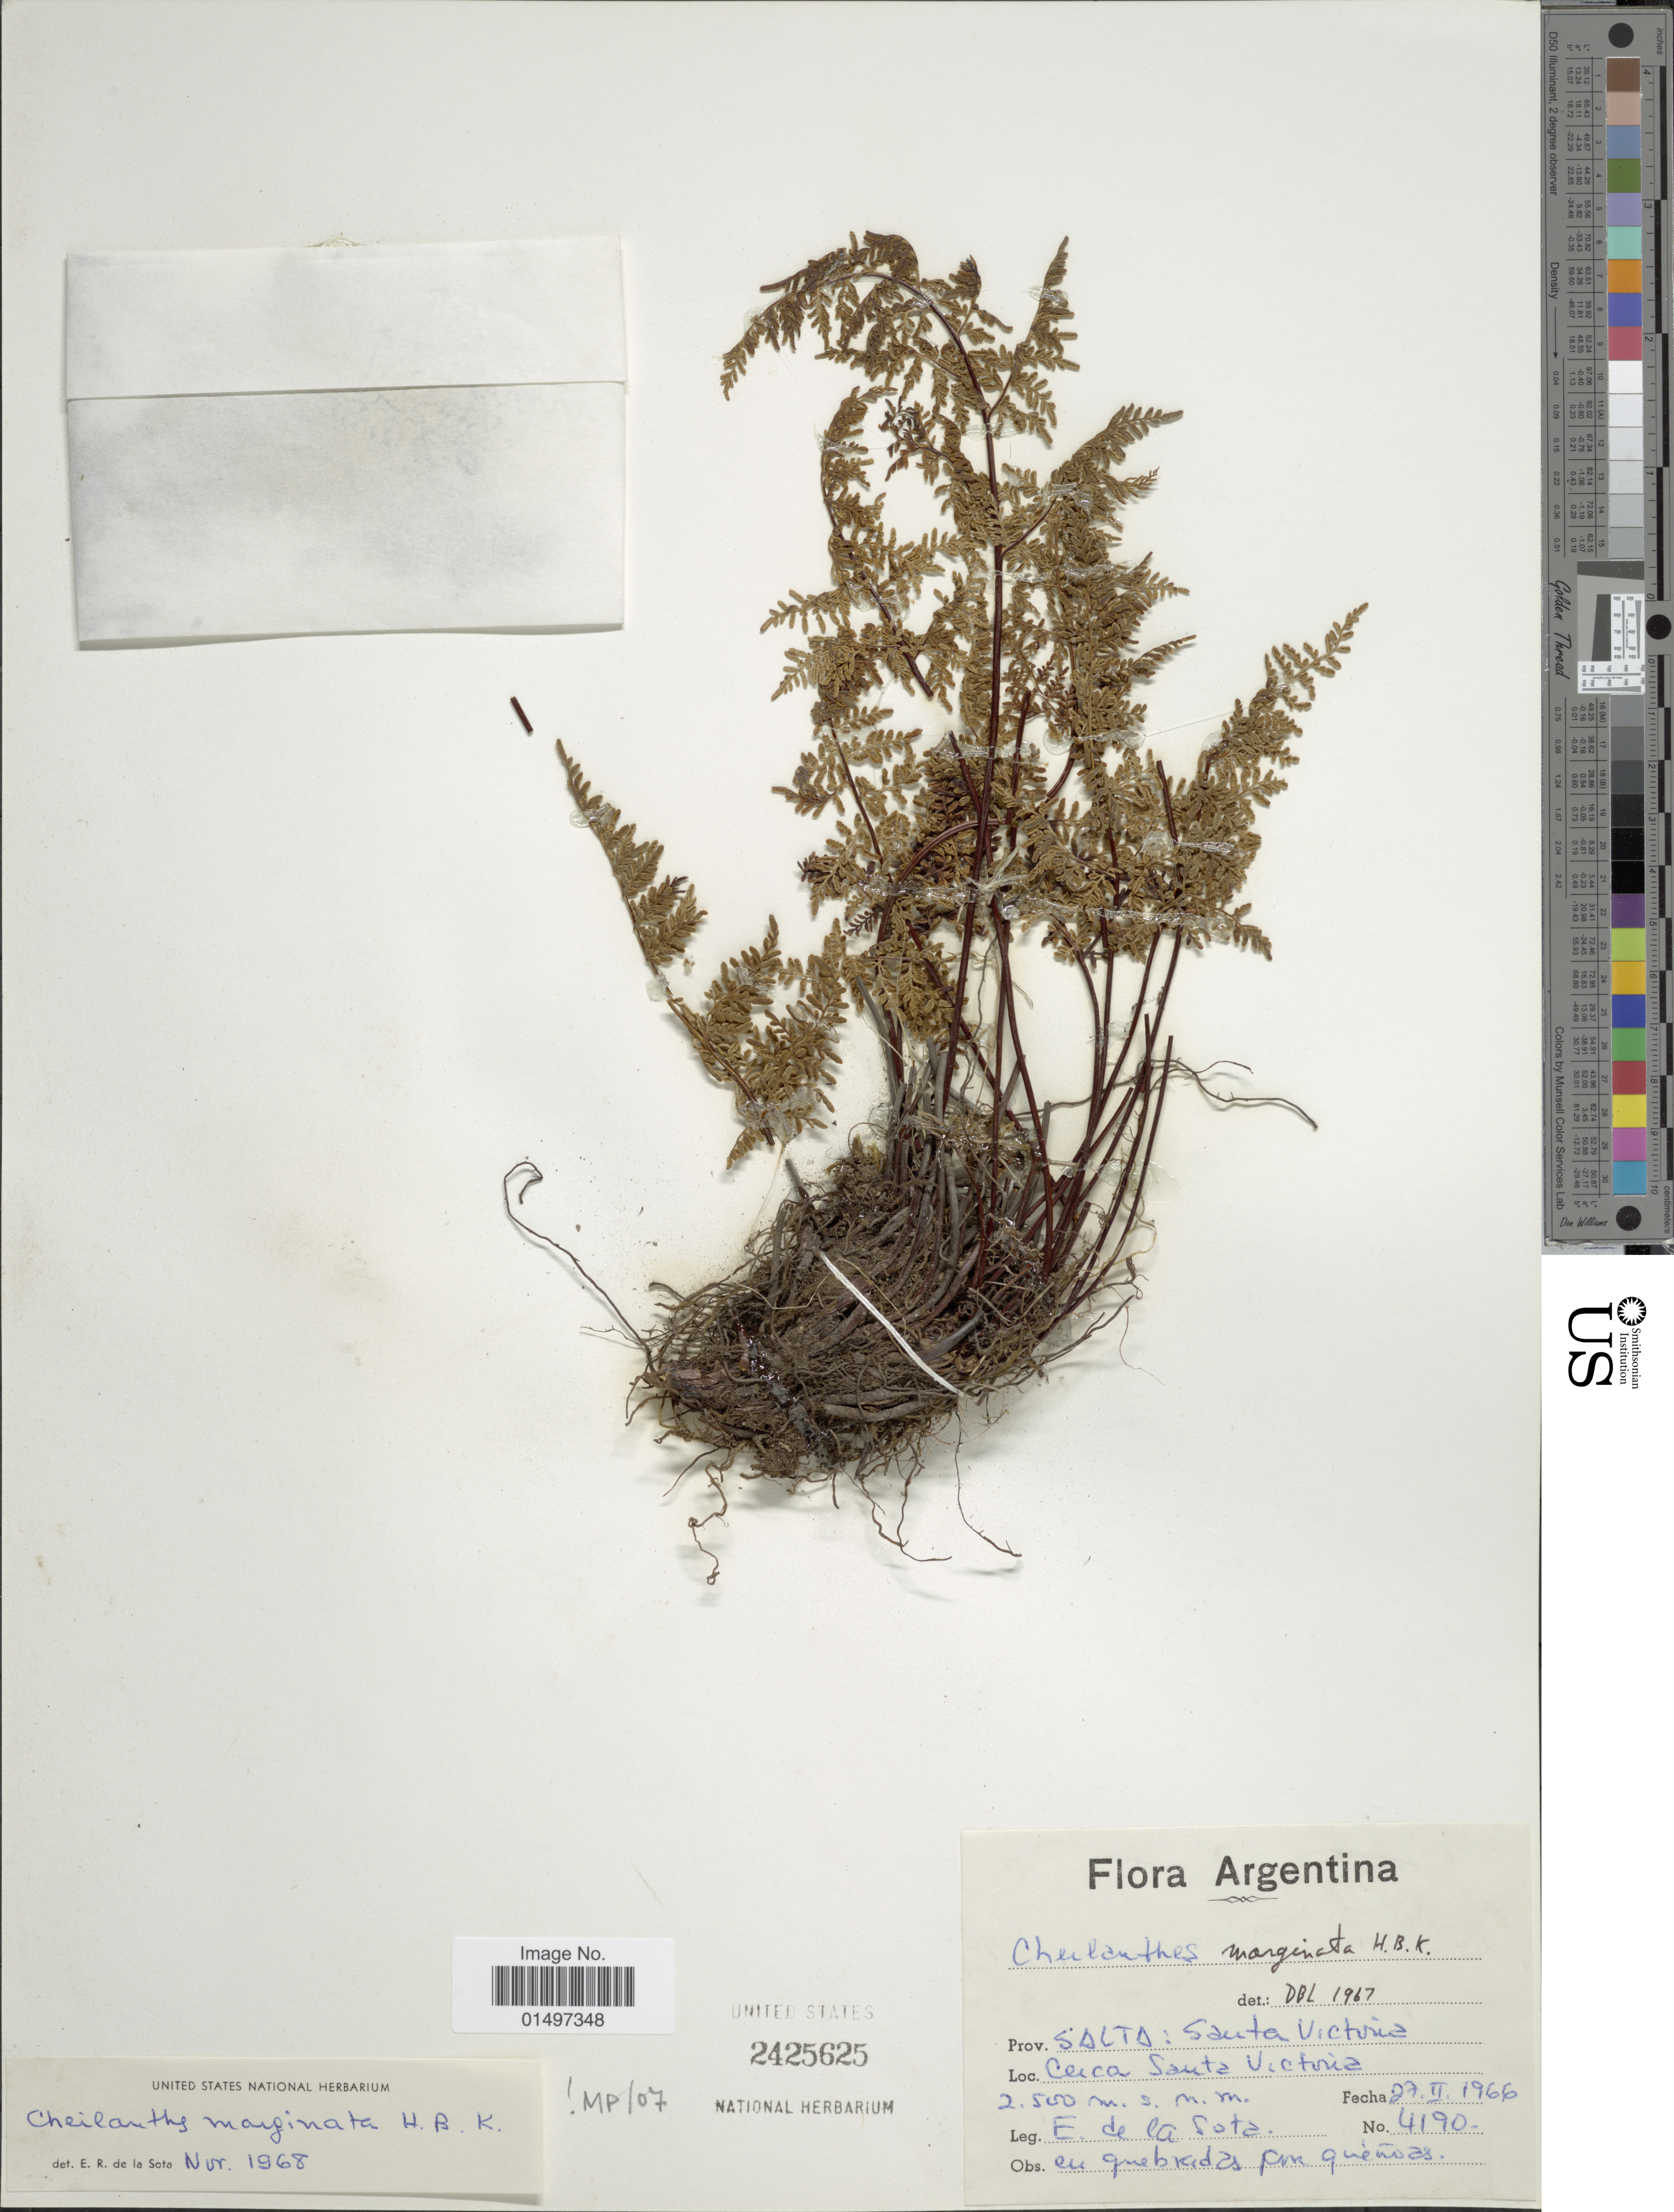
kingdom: Plantae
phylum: Tracheophyta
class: Polypodiopsida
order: Polypodiales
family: Pteridaceae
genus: Gaga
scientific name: Gaga marginata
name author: (Kunth) Fay W. Li & Windham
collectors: E. R. de la Sota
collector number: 4190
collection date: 1966-02-27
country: Argentina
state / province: Salta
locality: Prov. Salta: Santa Victoria. Cerca Santa Victoria.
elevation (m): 2500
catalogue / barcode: US 2425625